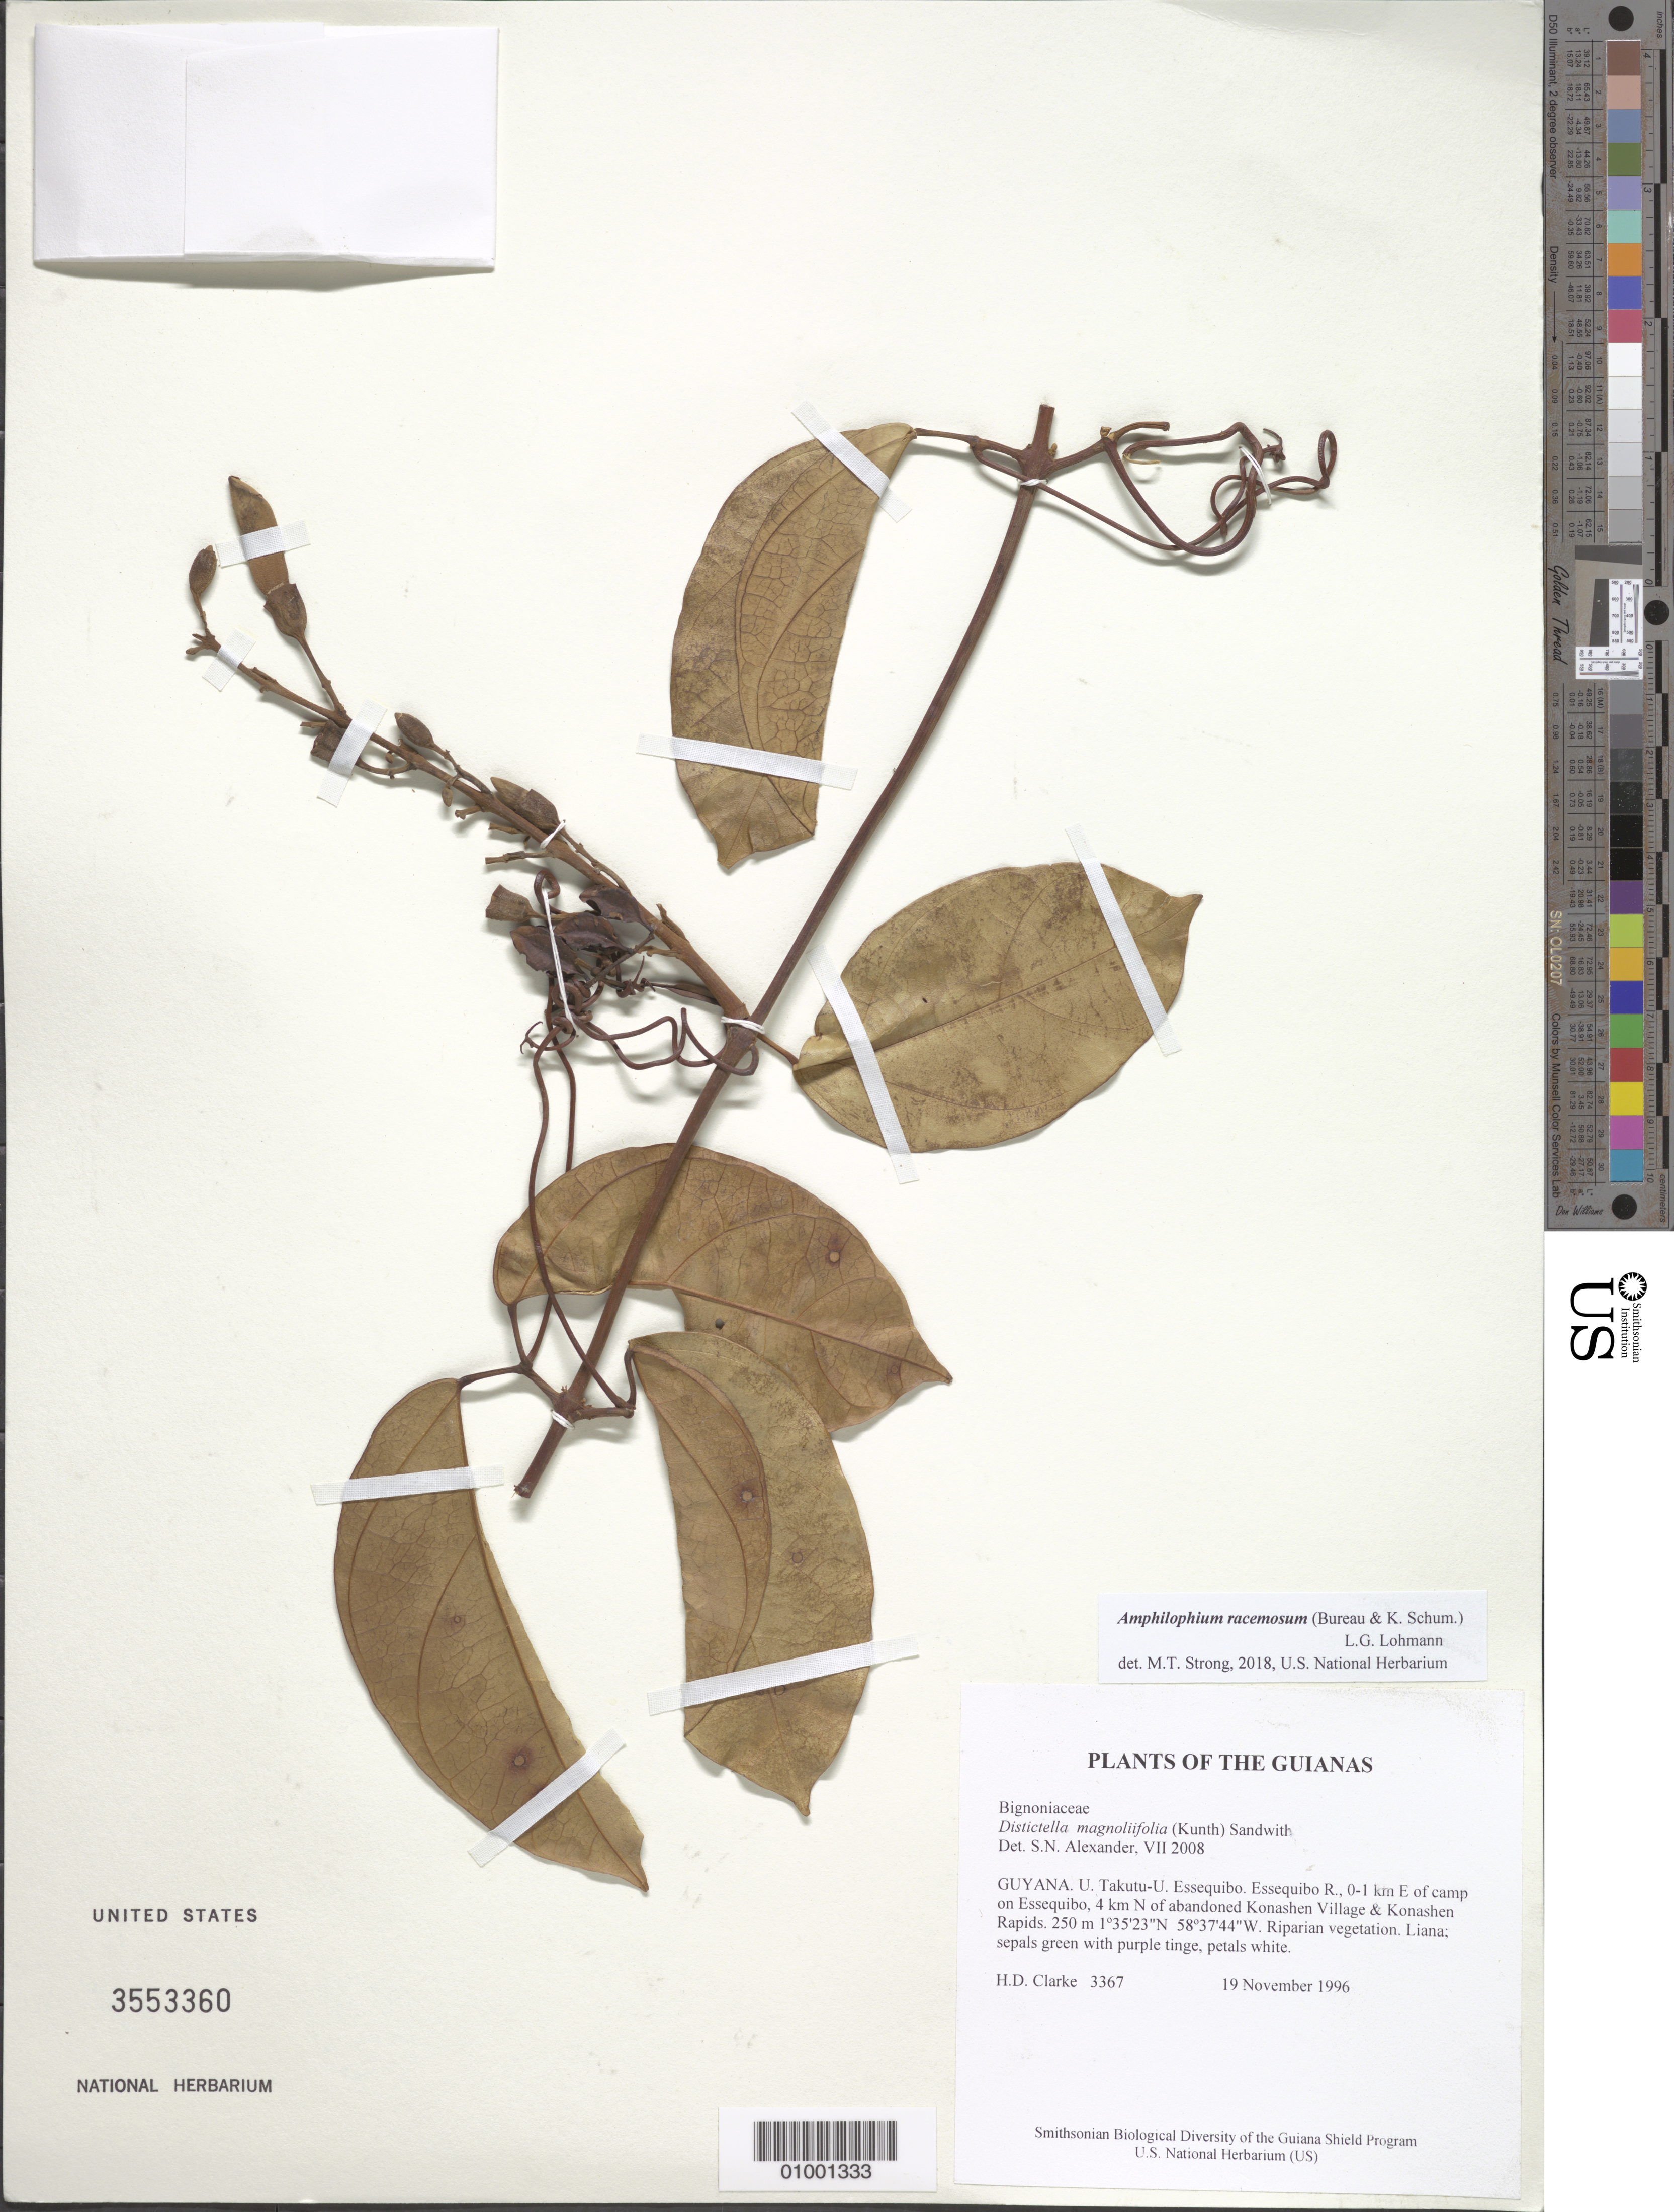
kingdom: Plantae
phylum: Tracheophyta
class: Magnoliopsida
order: Lamiales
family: Bignoniaceae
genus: Amphilophium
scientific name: Amphilophium racemosum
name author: (Bureau & K. Schum.) L.G. Lohmann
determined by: Strong, M. T., (US), Smithsonian Institution - National Museum of Natural History (UNITED STATES)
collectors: H. D. Clarke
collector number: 3367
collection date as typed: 19 November 1996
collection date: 1996-11-19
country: Guyana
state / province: U. Takutu-U. Essequibo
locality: Essequibo R., 0-1 km E of camp on Essequibo, 4 km N of abandoned Konashen Village & Konashen Rapids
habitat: Riparian vegetation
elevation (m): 250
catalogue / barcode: US 3553360